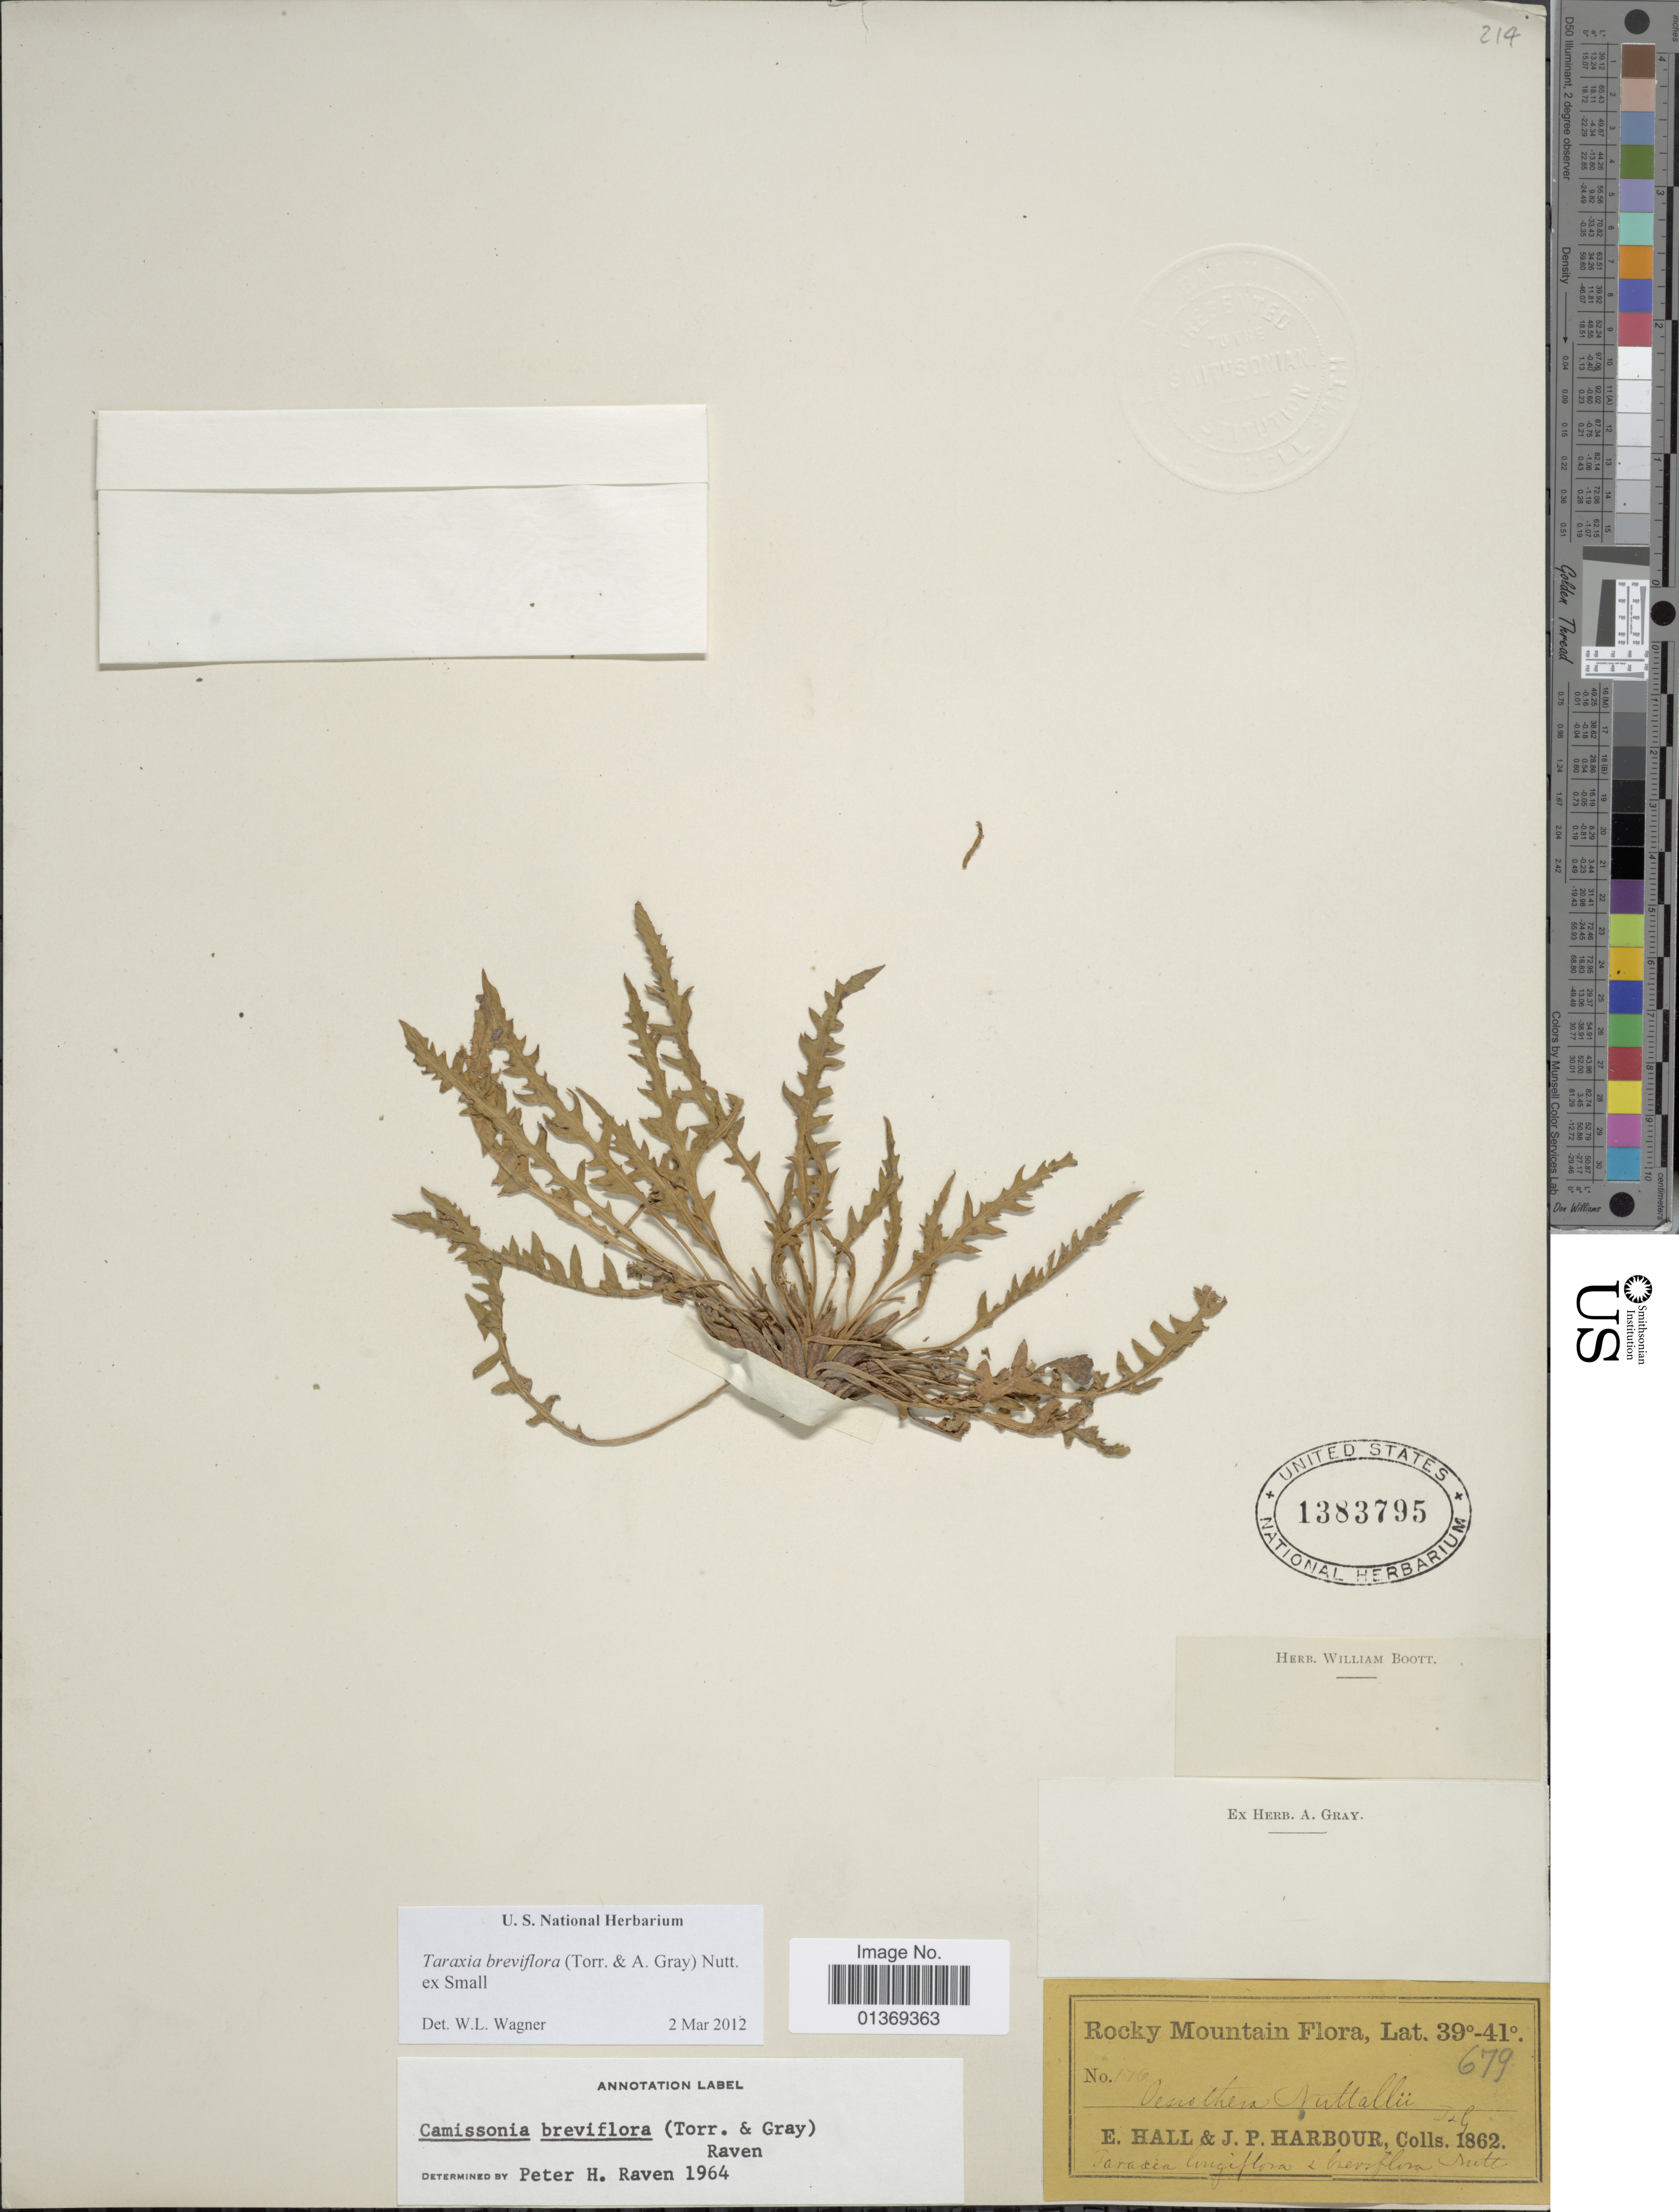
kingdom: Plantae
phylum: Tracheophyta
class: Magnoliopsida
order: Myrtales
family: Onagraceae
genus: Taraxia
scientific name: Taraxia breviflora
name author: (Torr. & A. Gray) Nutt. ex Small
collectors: E. Hall & J. Harbour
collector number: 679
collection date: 1862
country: United States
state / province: Colorado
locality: Rocky Mtns.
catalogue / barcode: US 1383795